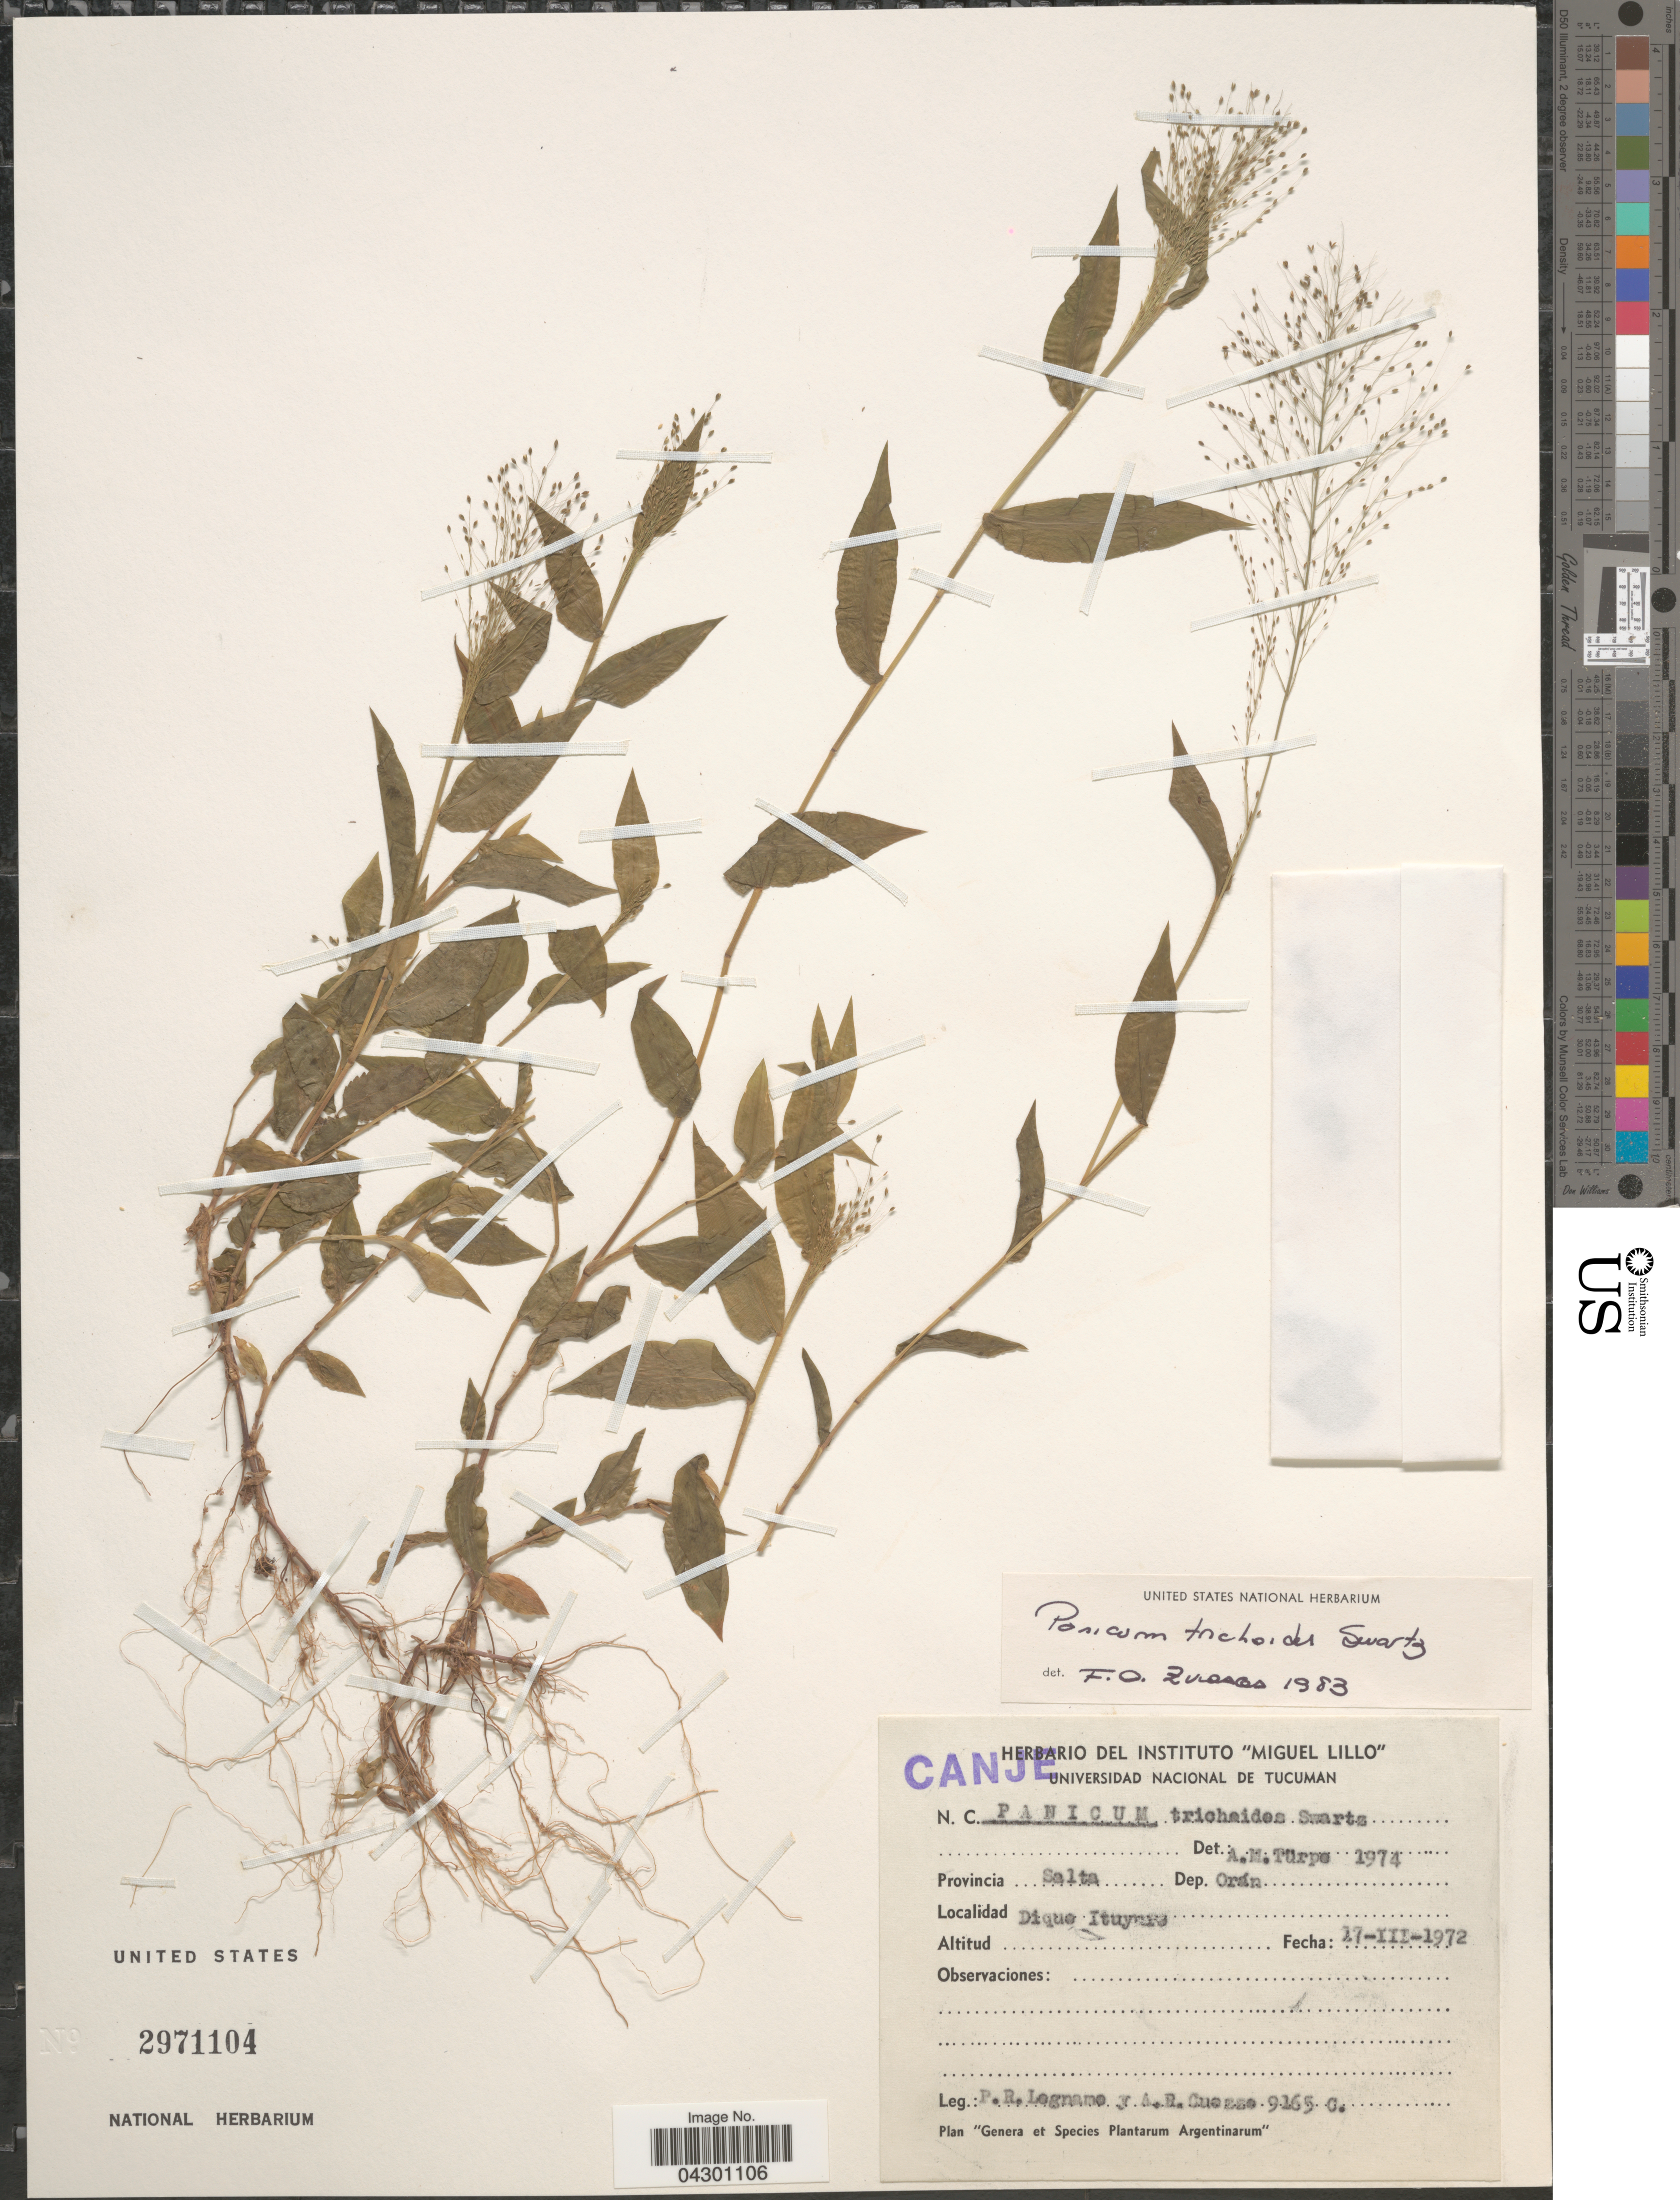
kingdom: Plantae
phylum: Tracheophyta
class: Liliopsida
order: Poales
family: Poaceae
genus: Panicum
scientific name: Panicum trichoides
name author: Sw.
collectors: P. R. Legname & A. Cuezzo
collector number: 9165C*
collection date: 1972-03-17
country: Argentina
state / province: Salta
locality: Dep. Orán. Dique Ituyuro.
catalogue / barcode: US 2971104